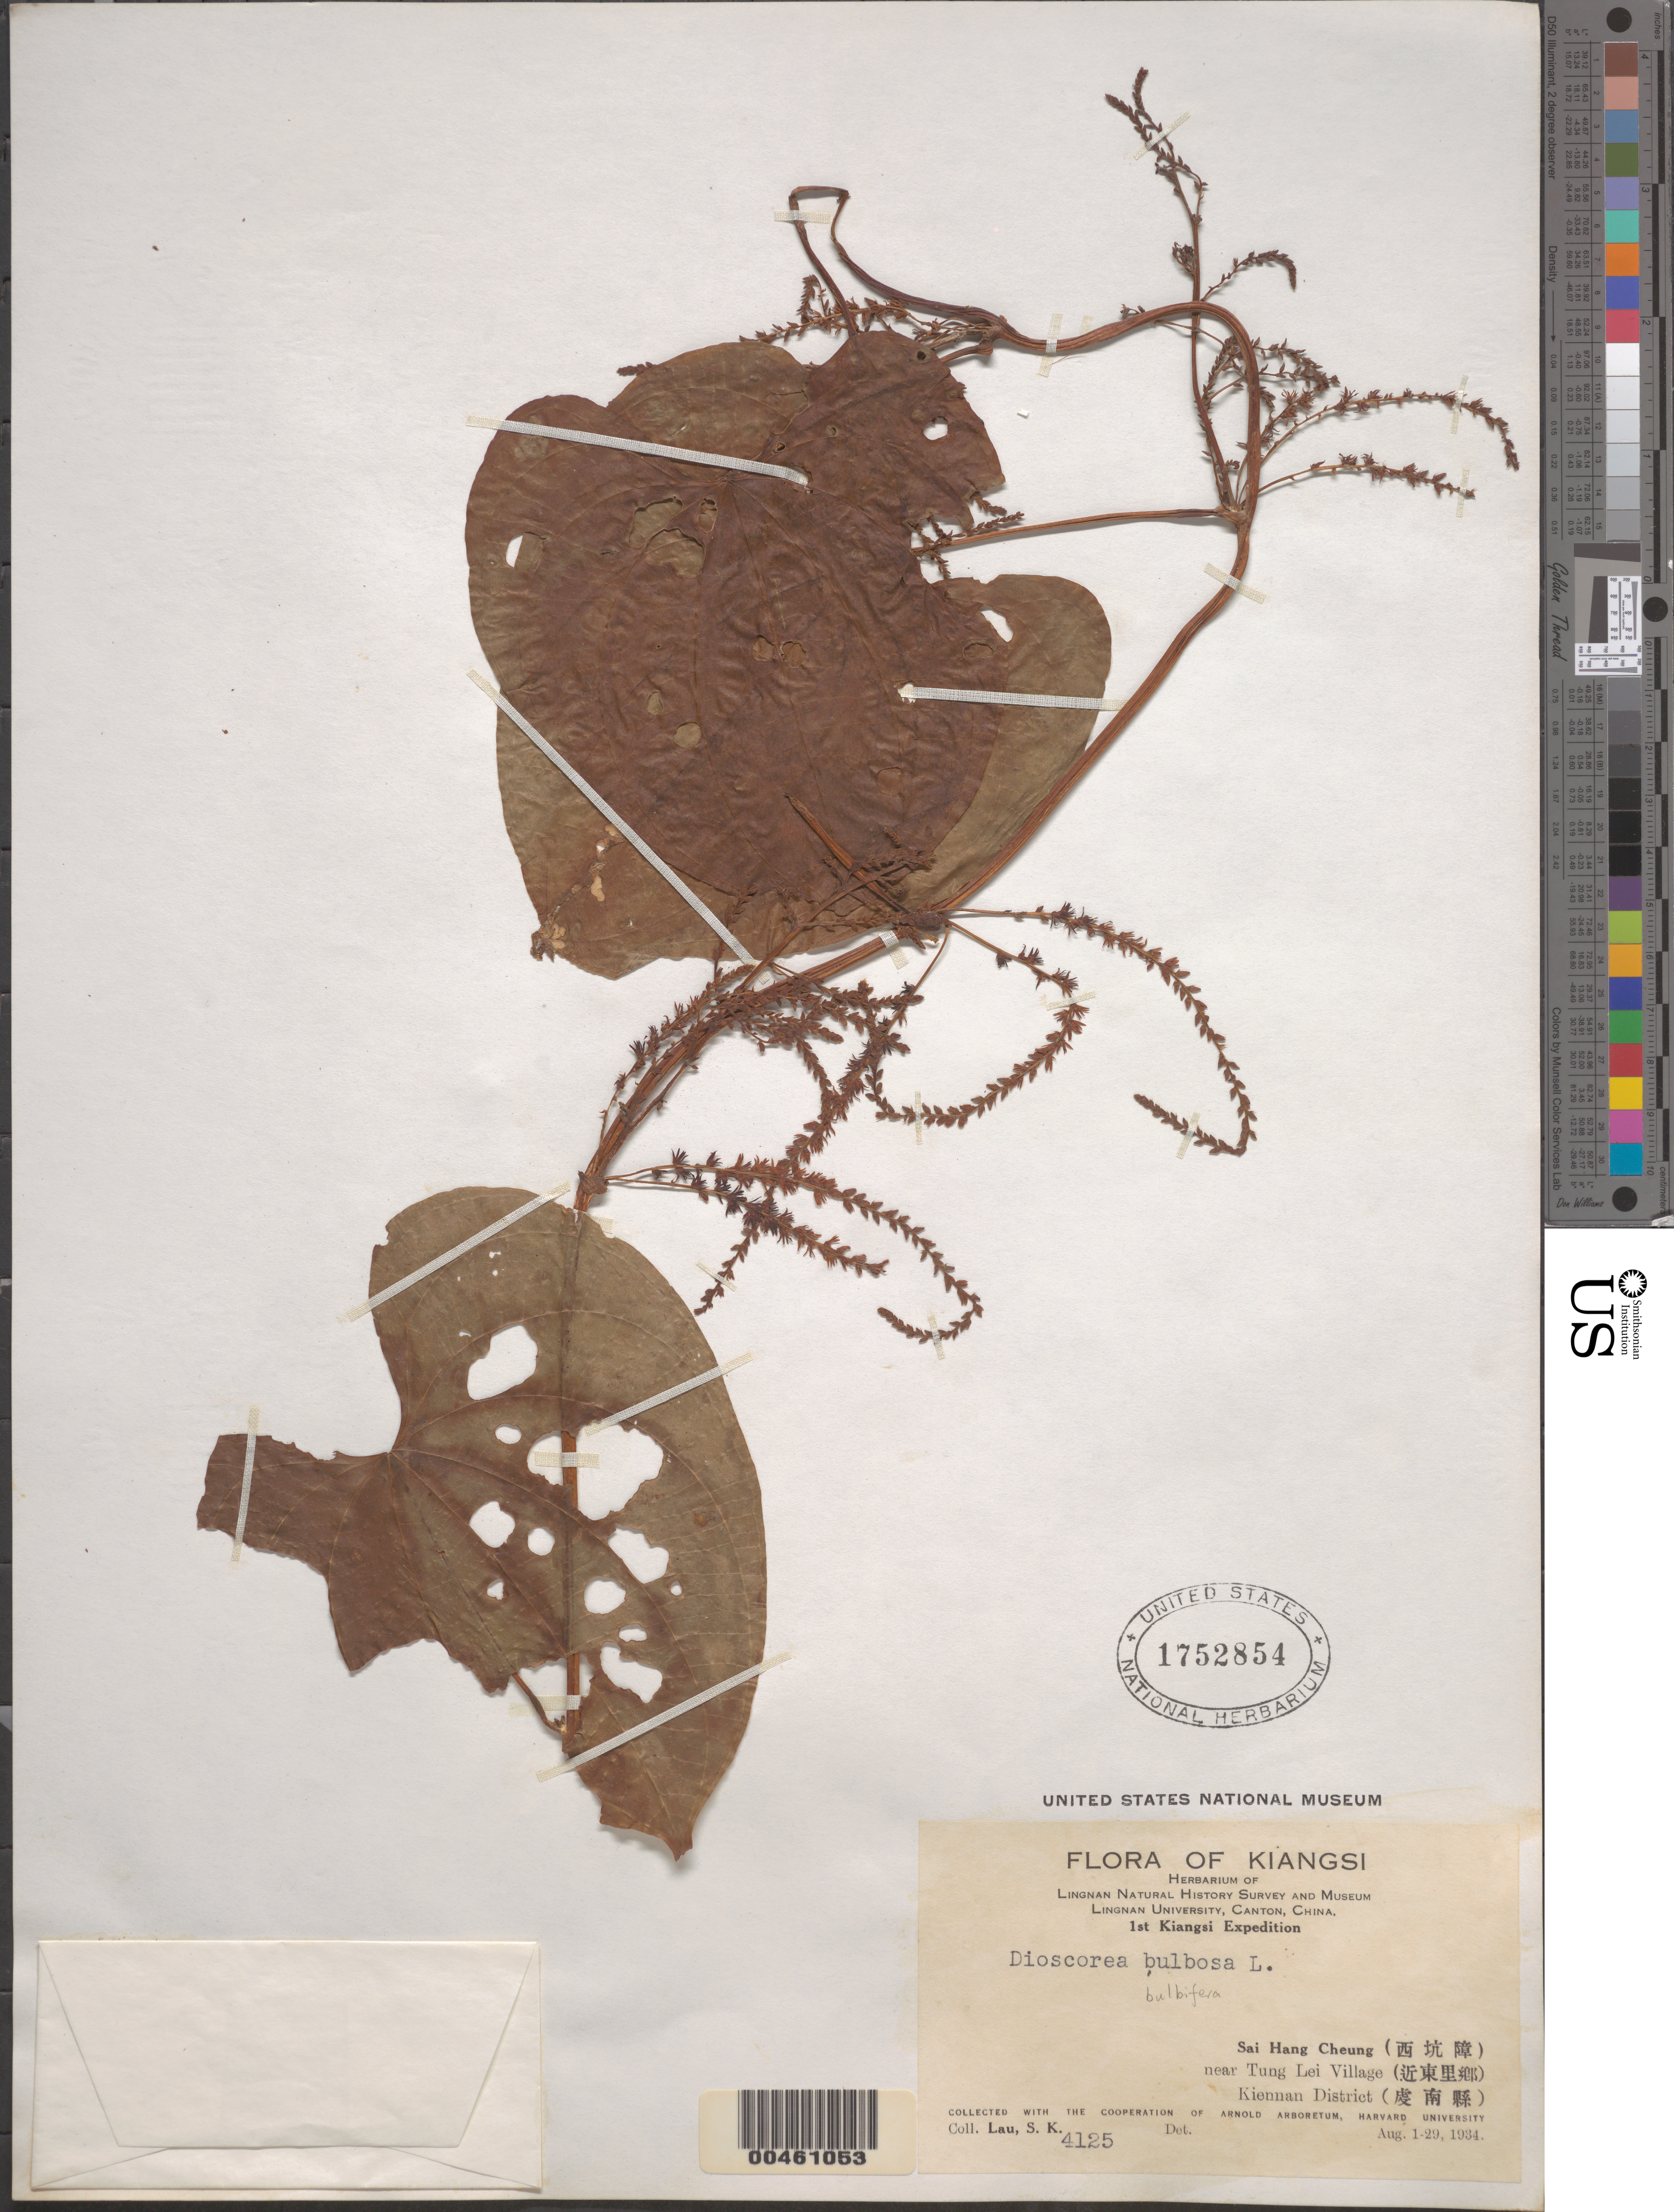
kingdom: Plantae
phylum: Tracheophyta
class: Liliopsida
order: Dioscoreales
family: Dioscoreaceae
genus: Dioscorea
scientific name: Dioscorea bulbifera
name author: L.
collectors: S. K. Lau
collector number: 4125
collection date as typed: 01 Aug 1934 to 29 Aug 1934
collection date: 1934-08-01/1934-08-29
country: China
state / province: Jiangxi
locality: Sai Hang Cheung, near Tung Lei Village (Kiennan or Quannan District)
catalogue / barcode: US 1752854